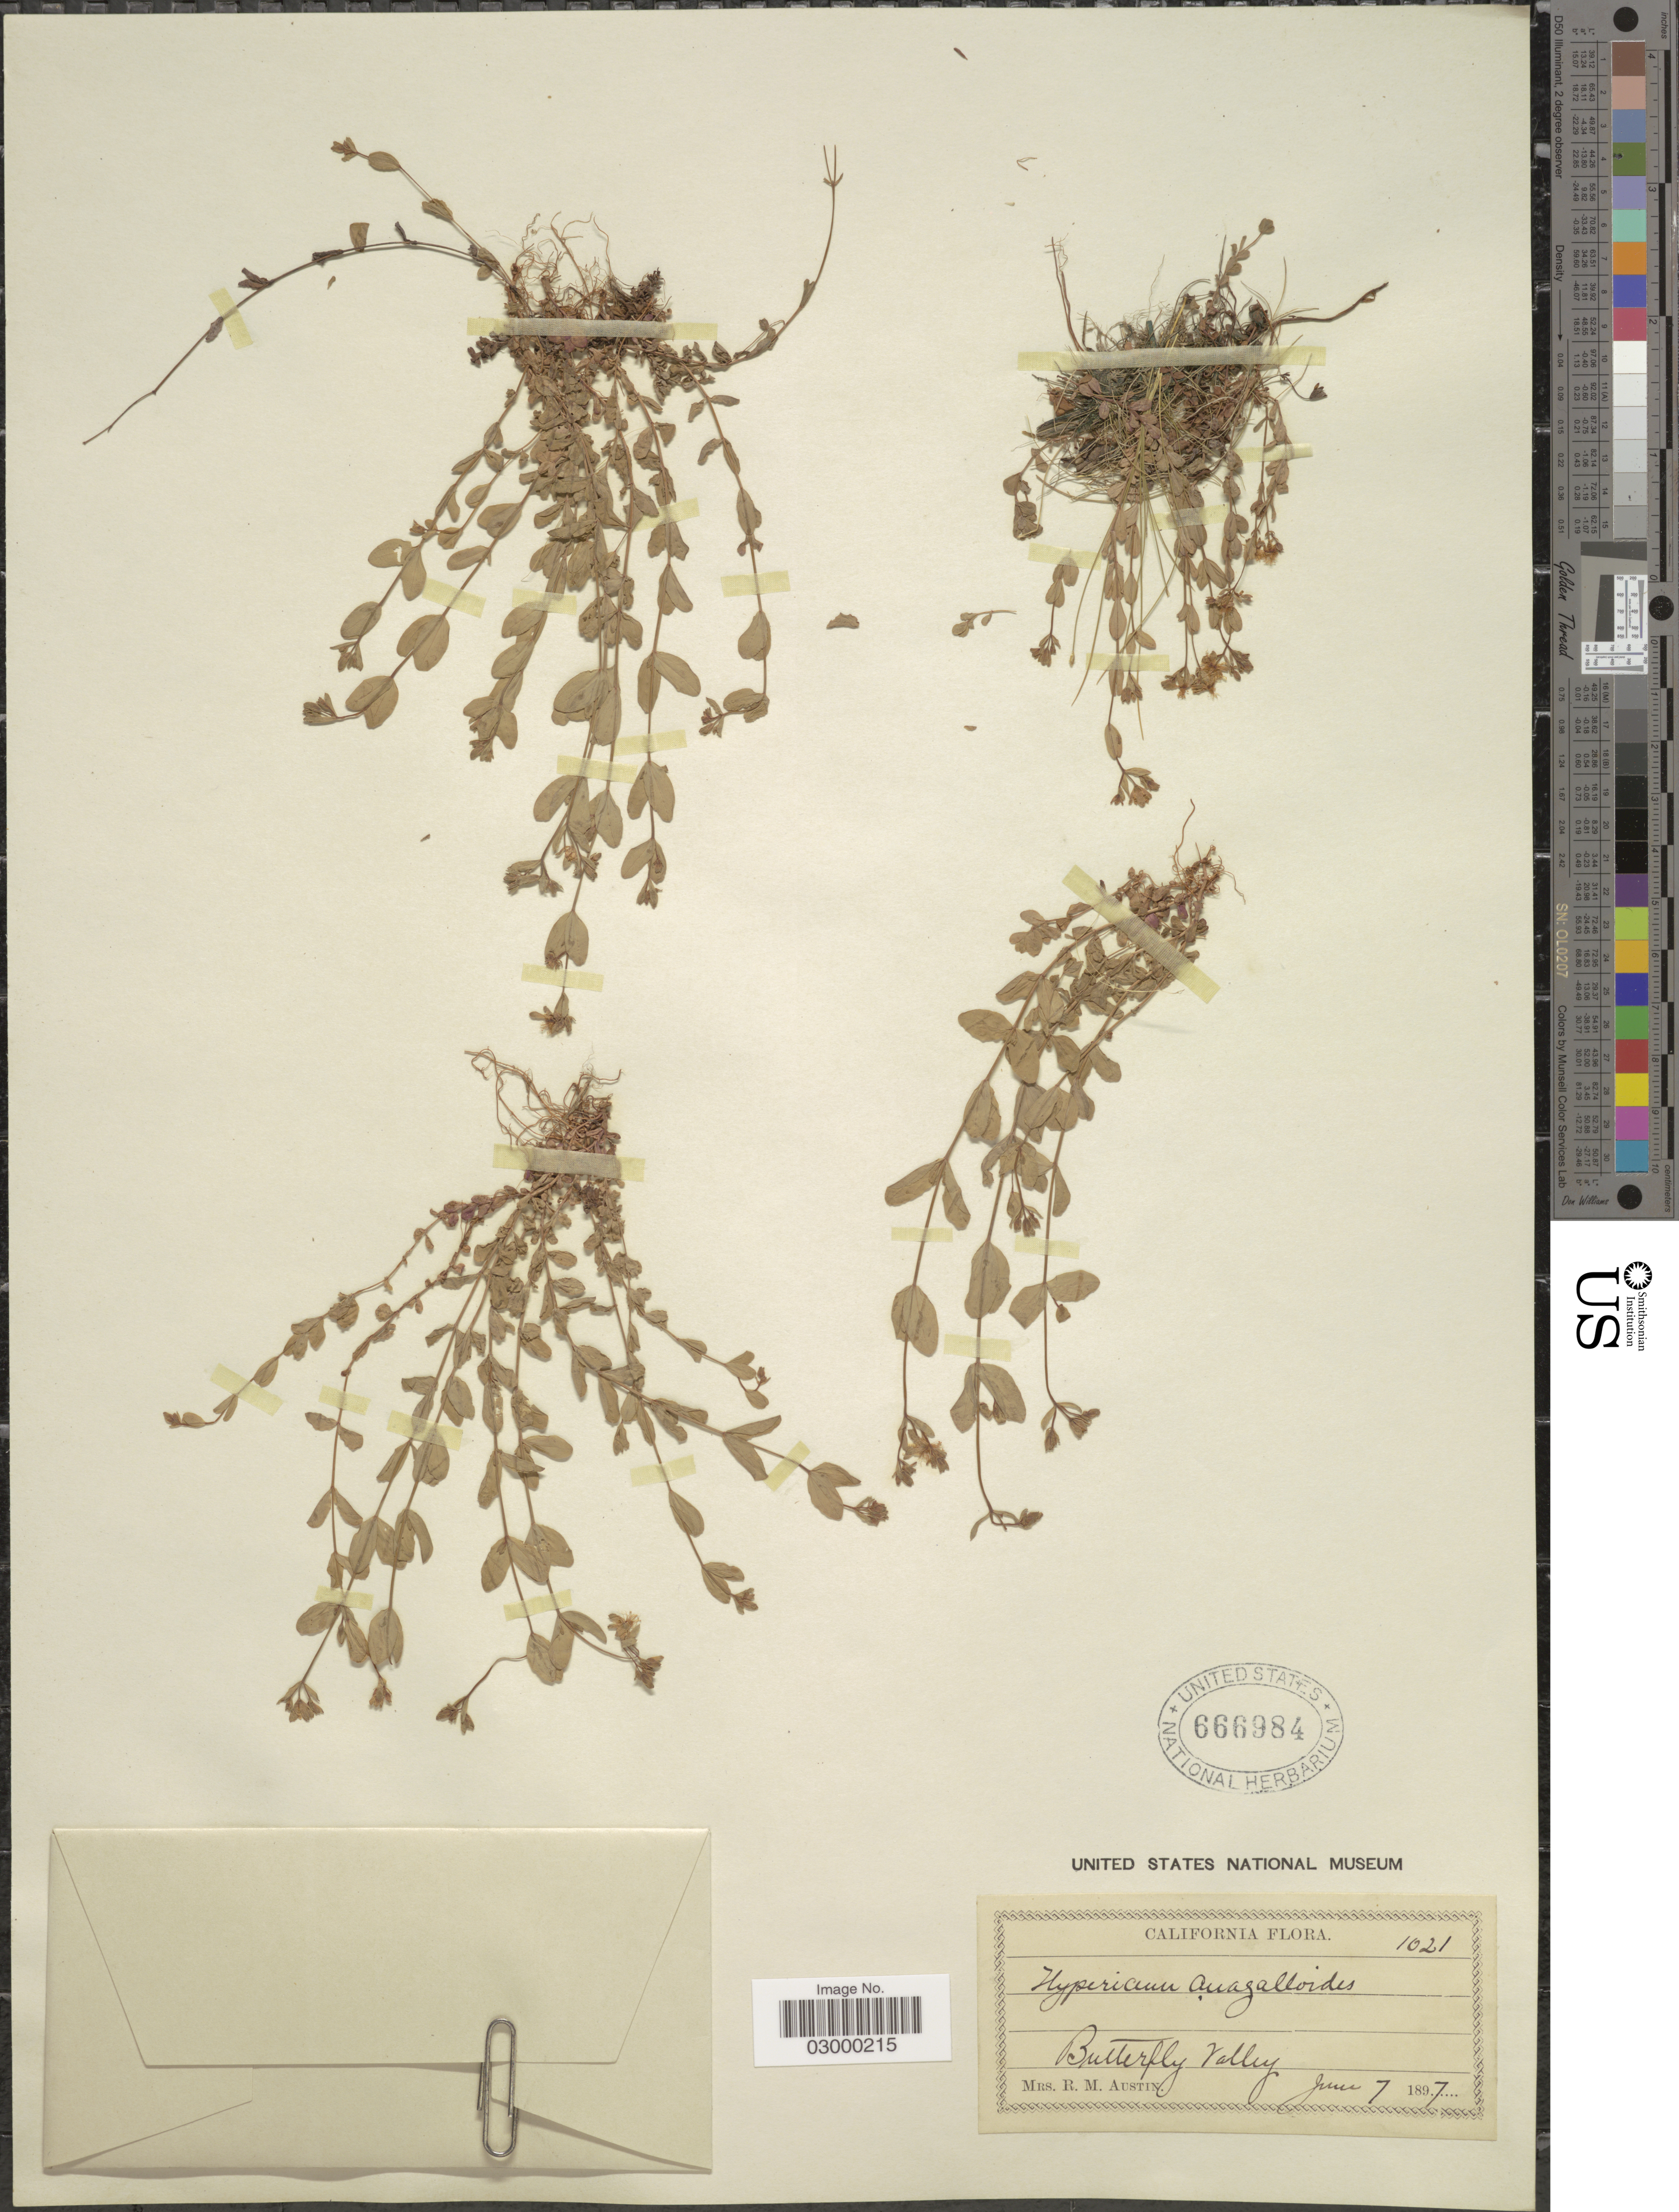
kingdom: Plantae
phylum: Tracheophyta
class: Magnoliopsida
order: Malpighiales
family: Hypericaceae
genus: Hypericum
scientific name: Hypericum anagalloides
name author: Cham. & Schltdl.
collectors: R. Austin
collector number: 1021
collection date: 1897-06-07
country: United States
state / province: California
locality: Butterfly Valley.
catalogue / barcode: US 666984